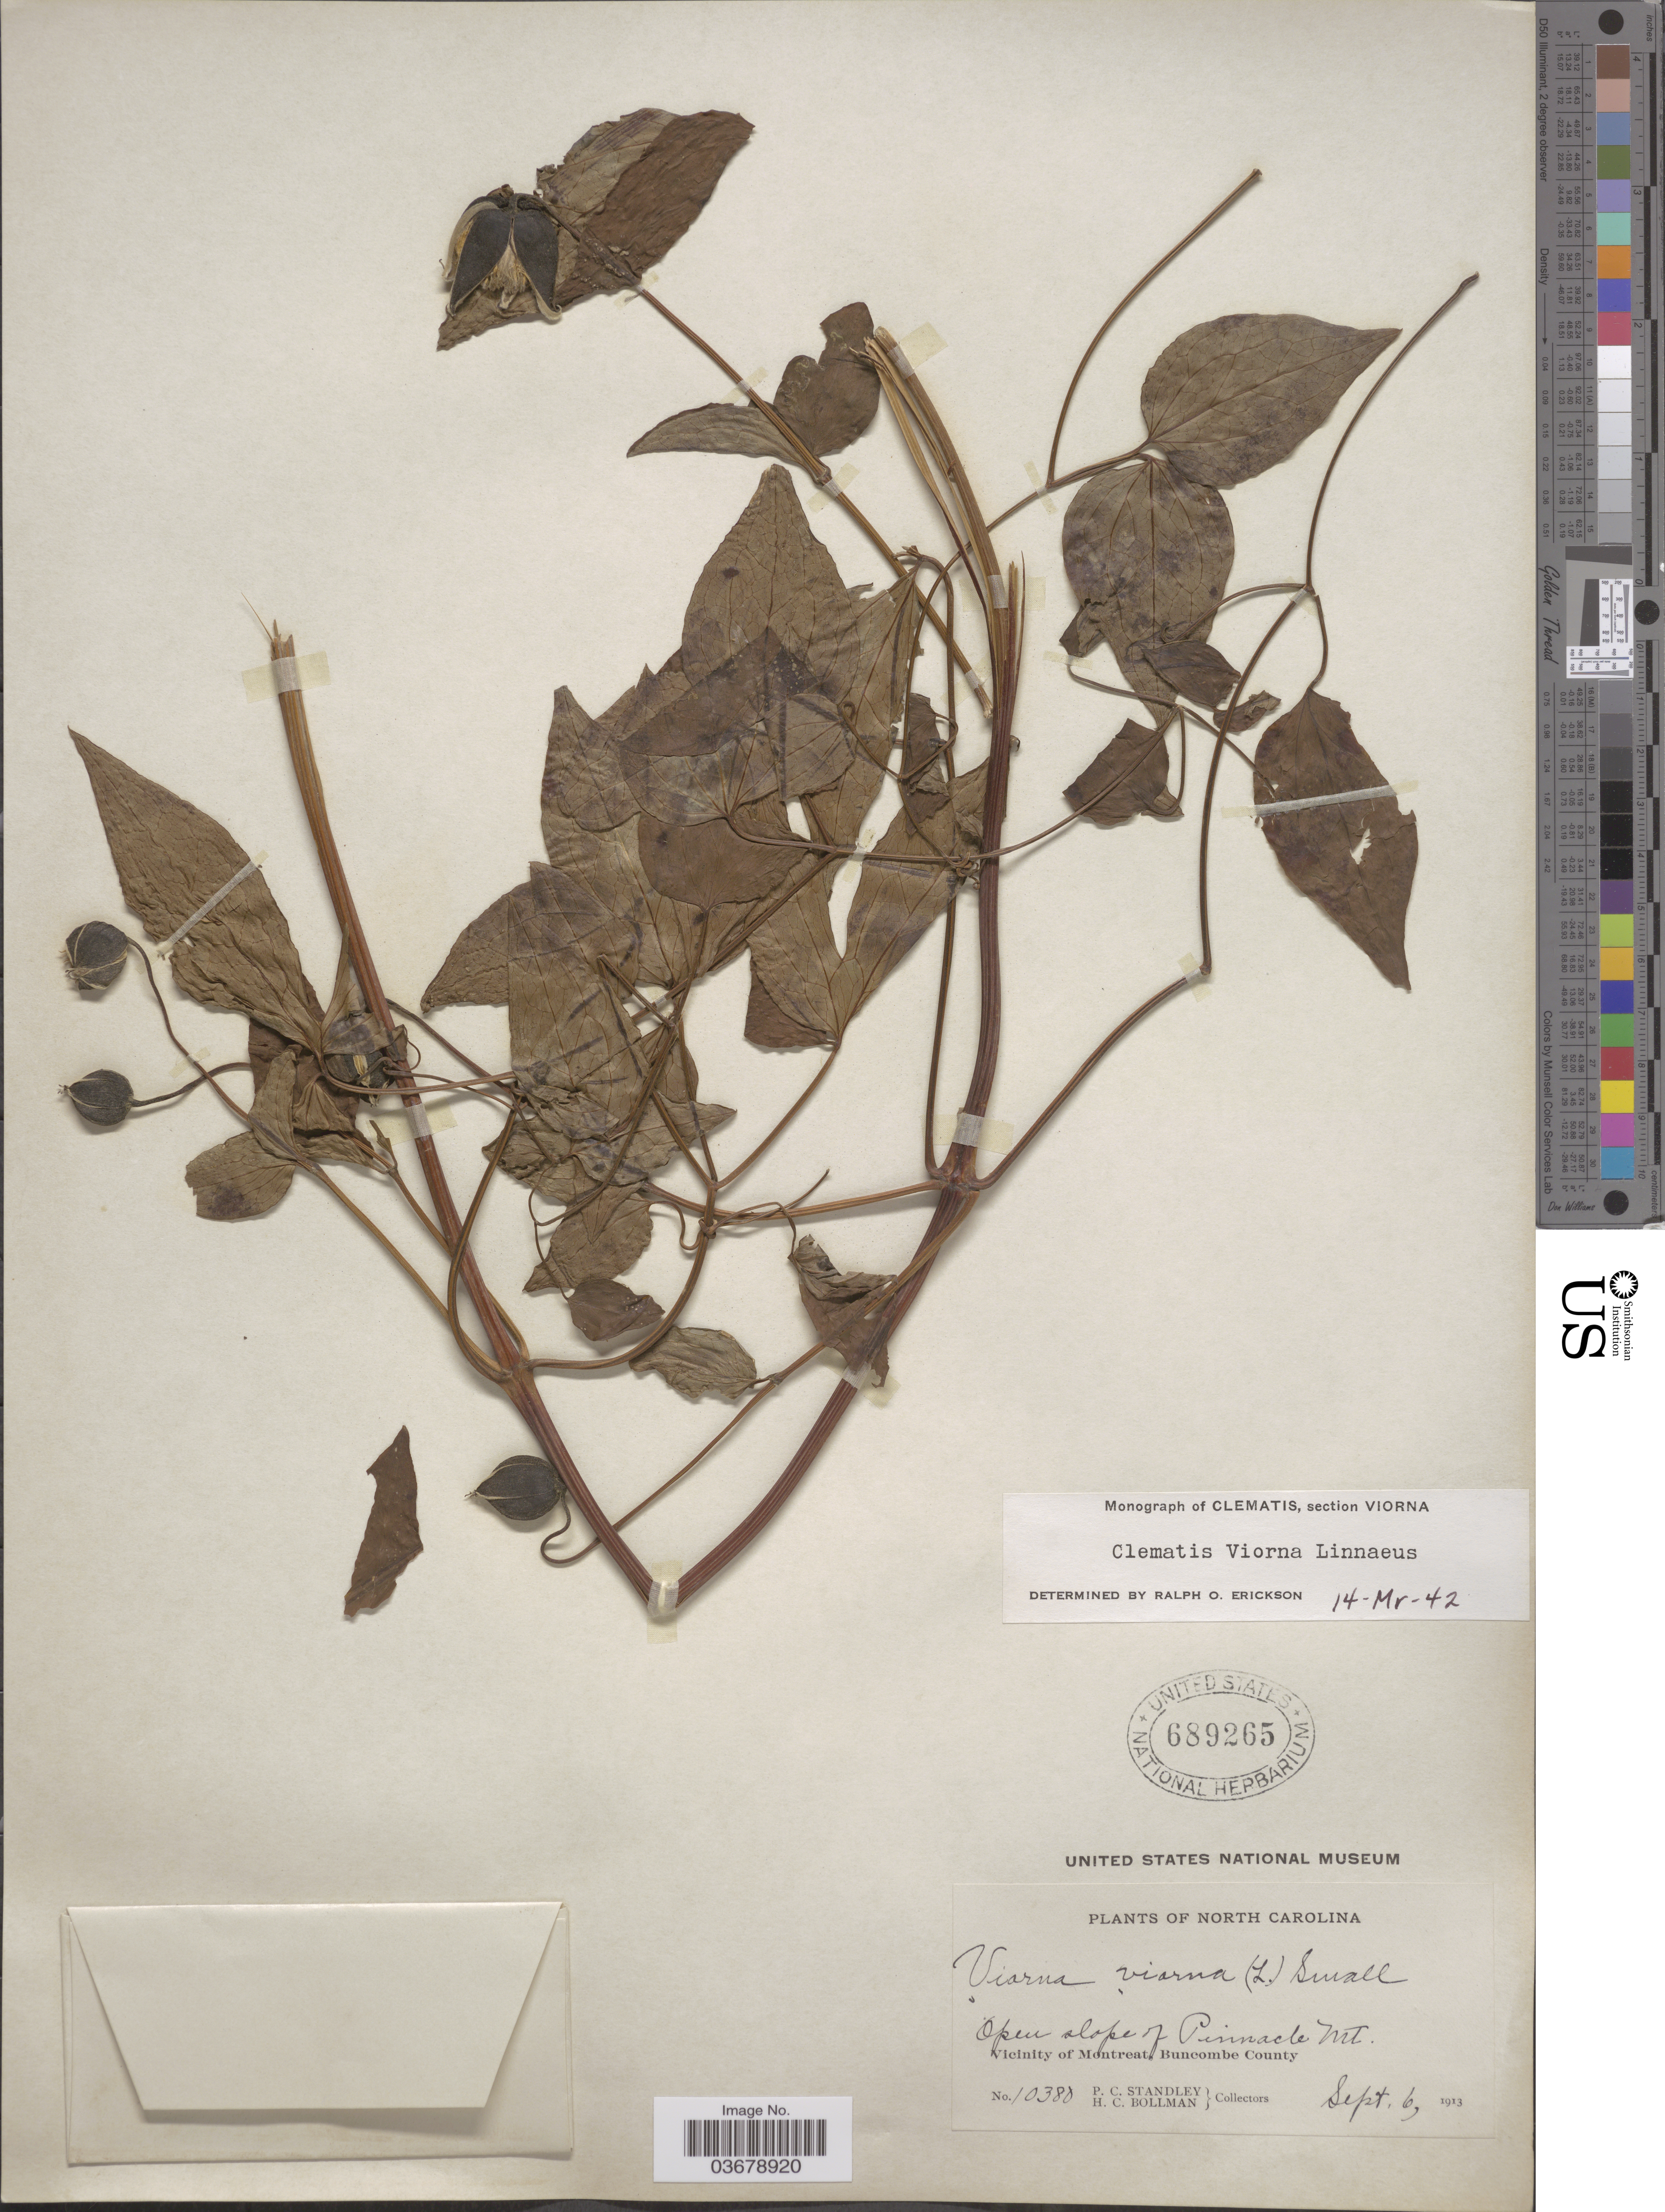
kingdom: Plantae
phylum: Tracheophyta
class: Magnoliopsida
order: Ranunculales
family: Ranunculaceae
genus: Clematis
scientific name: Clematis viorna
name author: L.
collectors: P. C. Standley & H. C. Bollman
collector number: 10380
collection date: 1913-09-06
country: United States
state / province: North Carolina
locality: Open slope of Pinnacle Mt. Vicinity of Montreat, Buncombe County.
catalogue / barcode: US 689265